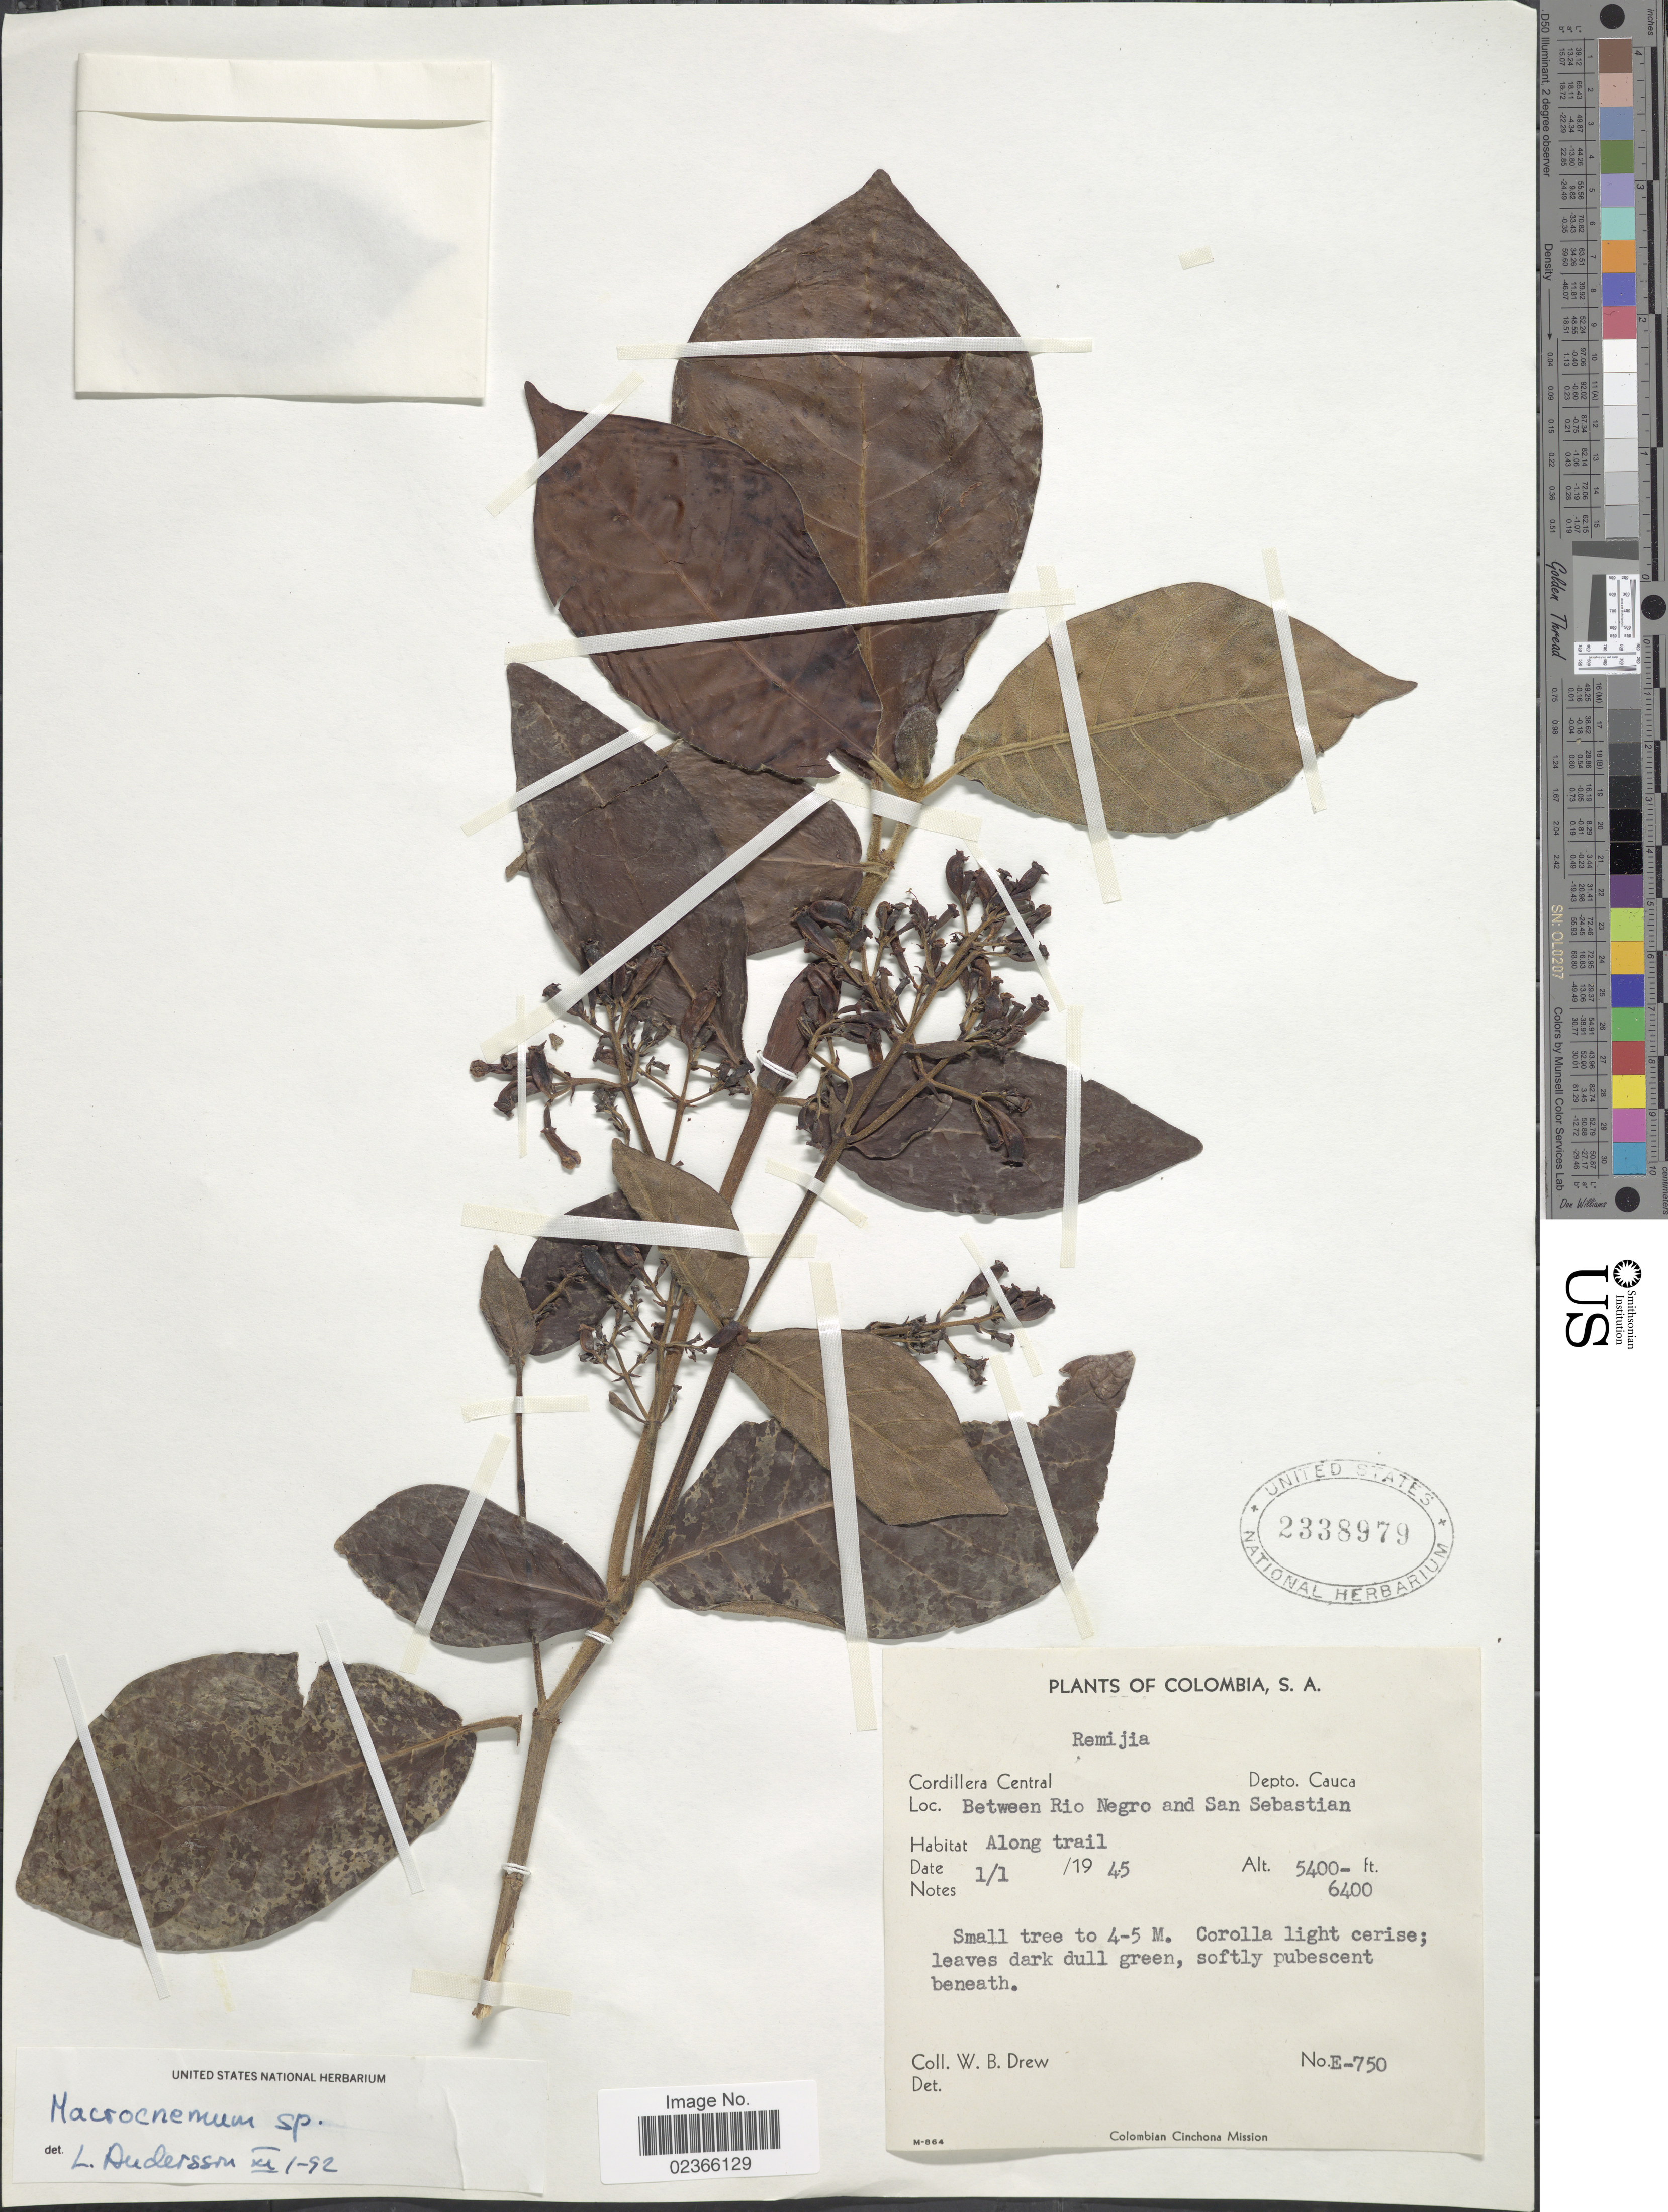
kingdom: Plantae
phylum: Tracheophyta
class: Magnoliopsida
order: Gentianales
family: Rubiaceae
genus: Macrocnemum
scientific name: Macrocnemum sp.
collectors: W. B. Drew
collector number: E-750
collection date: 1945-01-01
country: Colombia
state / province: Cauca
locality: Remijia, Cordillera Central, Depto. Cauca, Between Rio Negro and San Sebastian.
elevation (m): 1646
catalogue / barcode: US 2338979